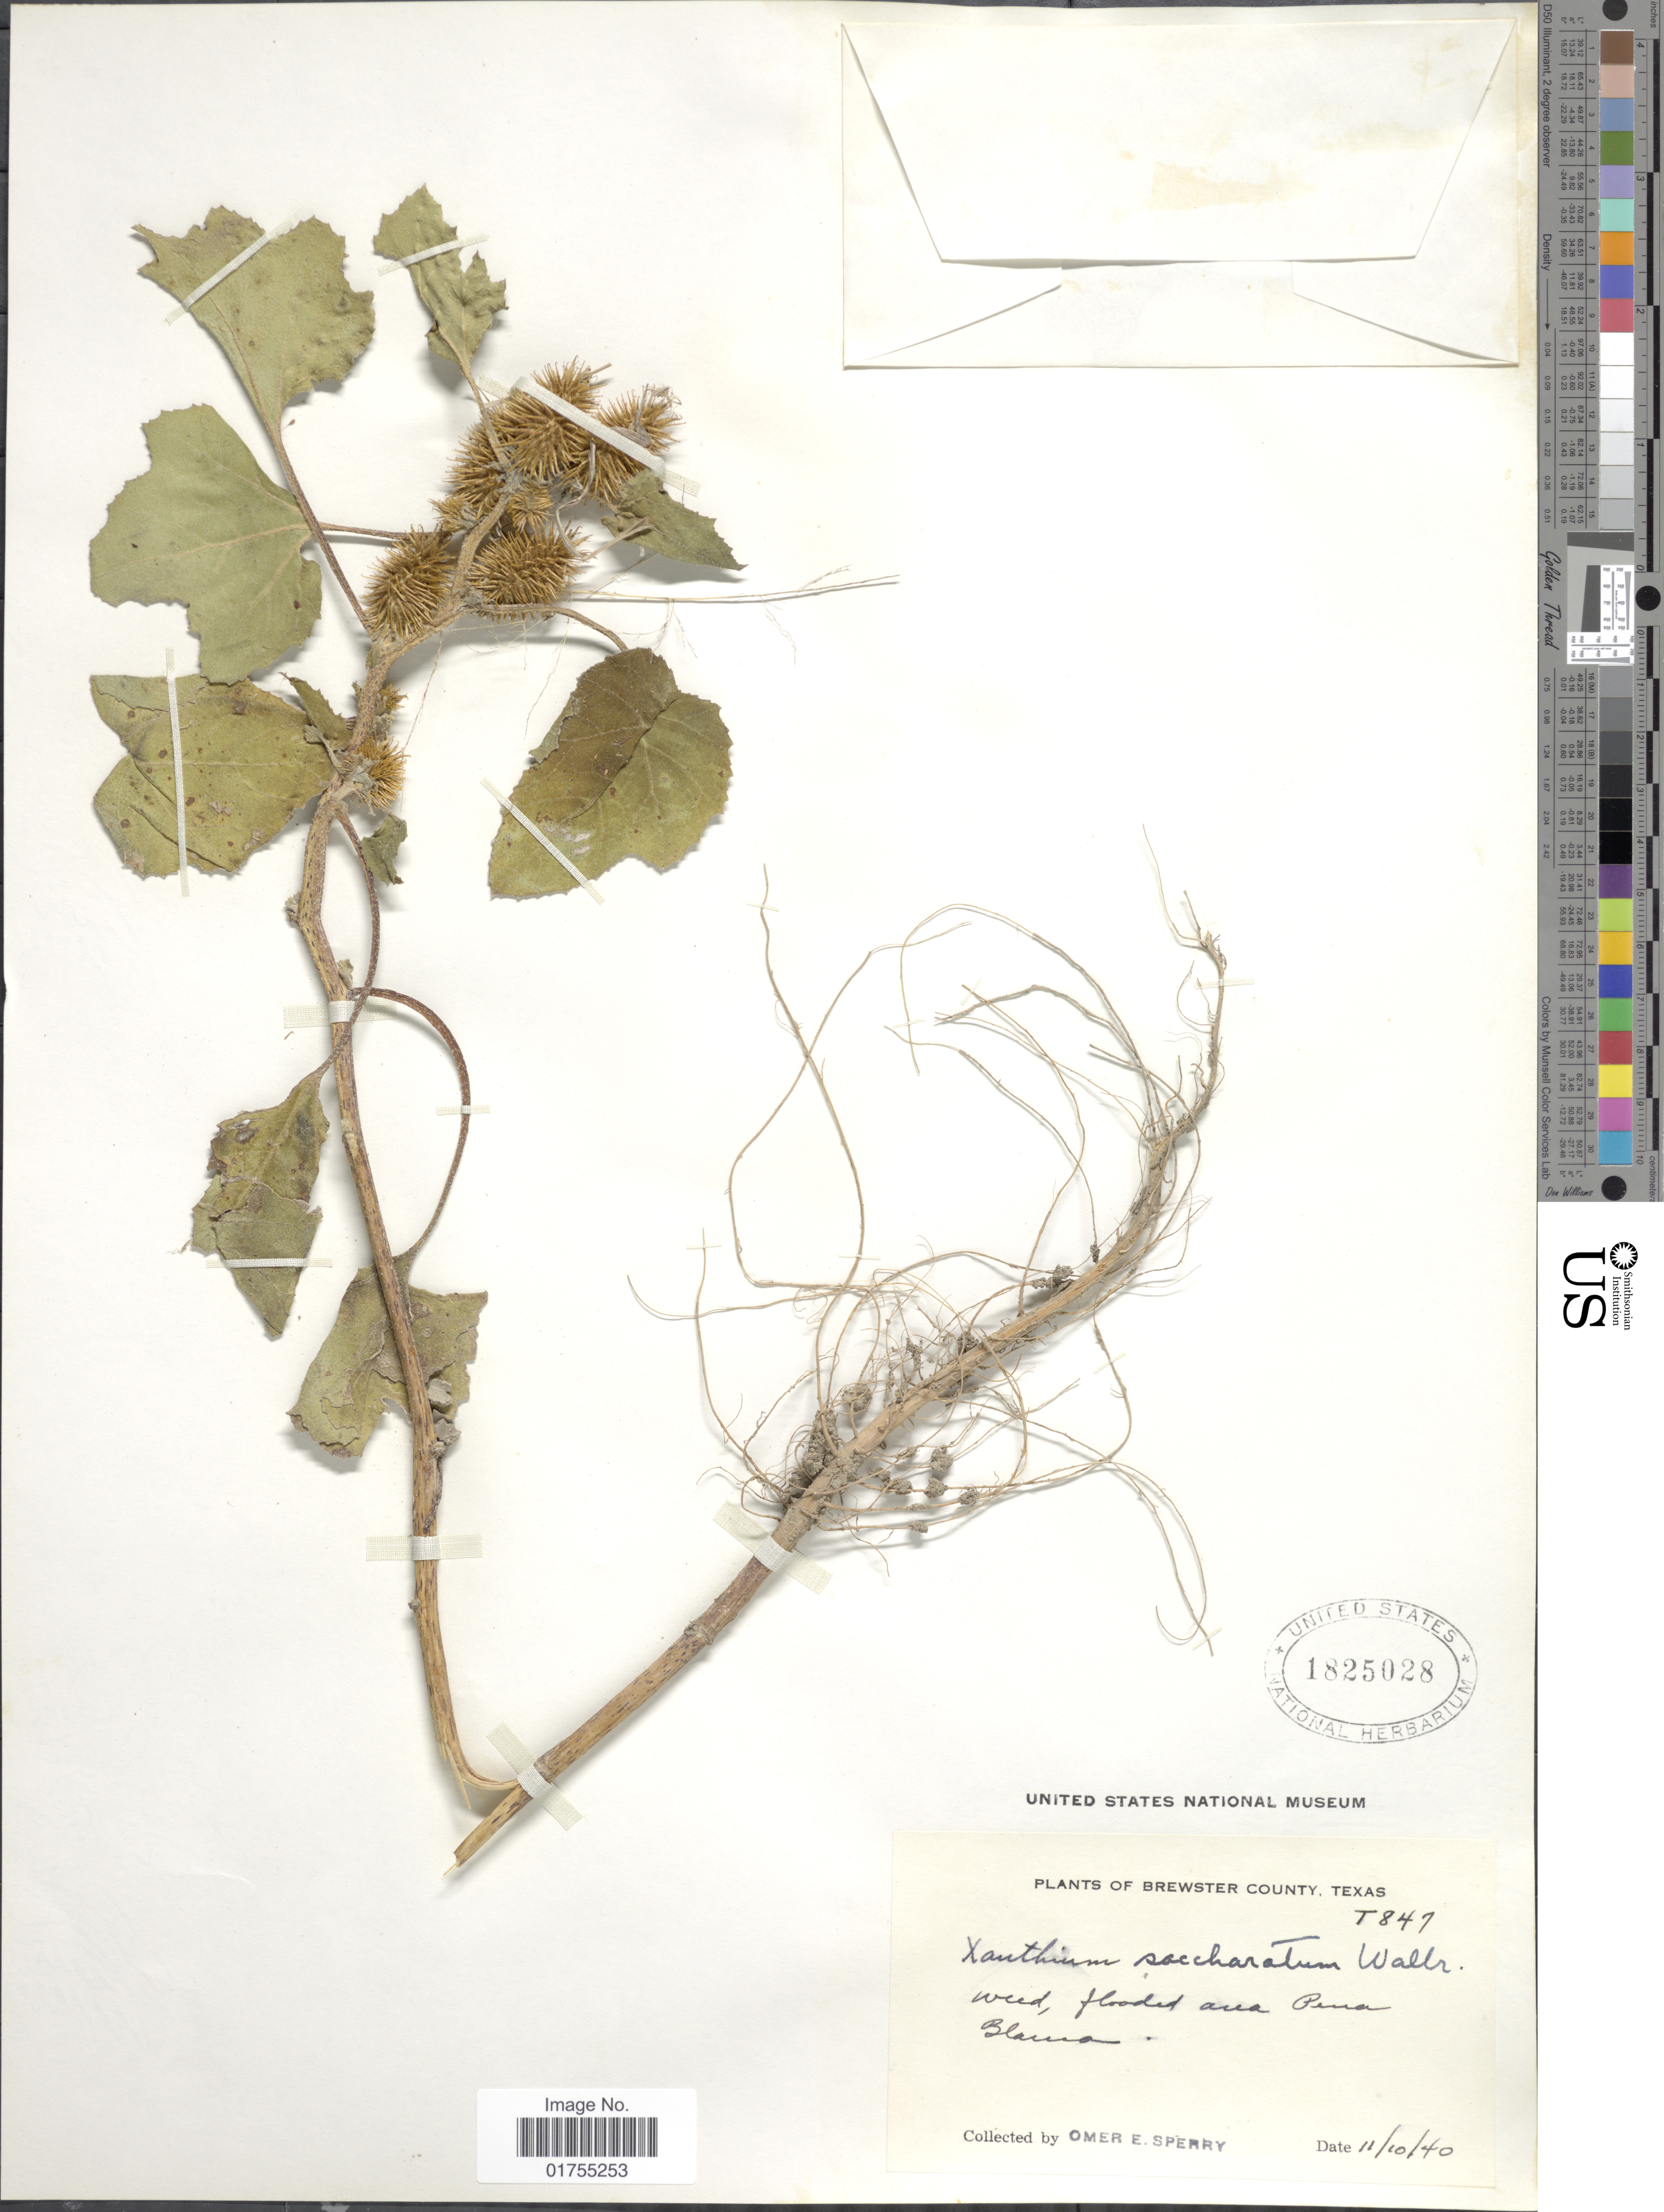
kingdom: Plantae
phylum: Tracheophyta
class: Magnoliopsida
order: Asterales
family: Asteraceae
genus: Xanthium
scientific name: Xanthium strumarium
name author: L.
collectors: O. E. Sperry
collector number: T847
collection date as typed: Transcribed d/m/y: 10/11/40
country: United States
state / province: Texas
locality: Brewster County, flooded area Pena Blanca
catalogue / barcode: US 1825028